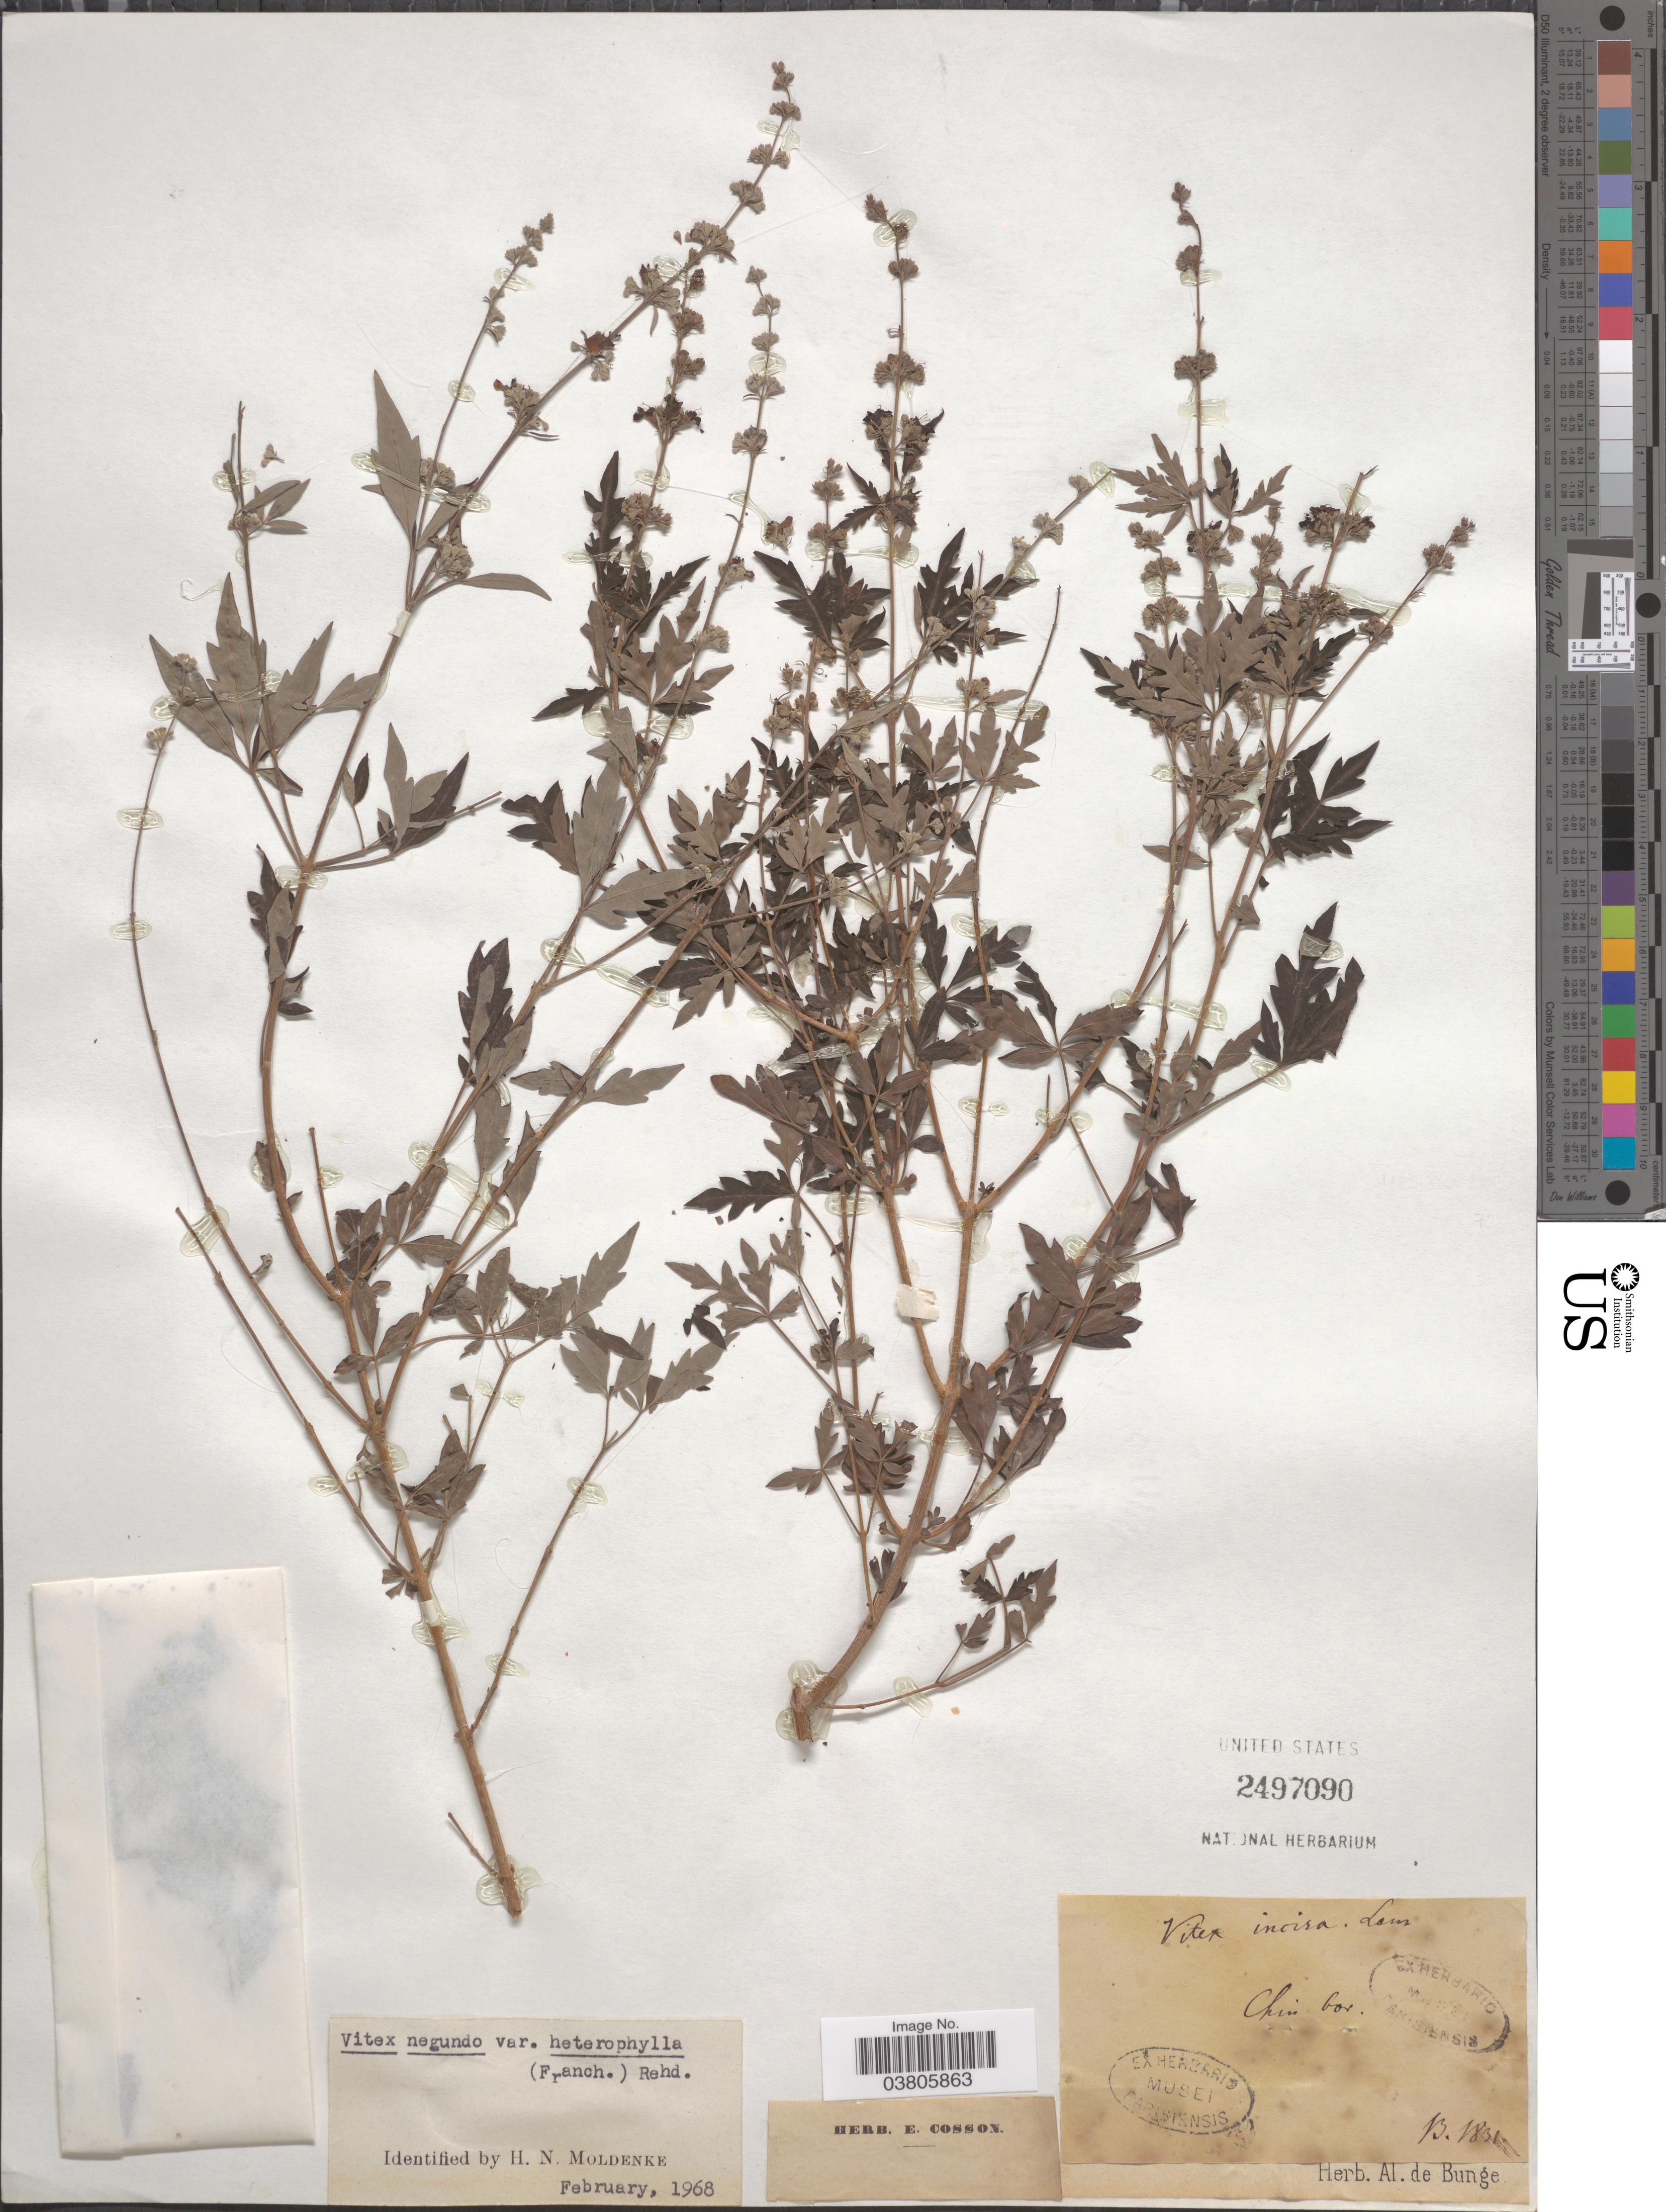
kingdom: Plantae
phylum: Tracheophyta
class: Magnoliopsida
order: Lamiales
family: Lamiaceae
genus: Vitex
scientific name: Vitex negundo var. heterophylla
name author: (Franch.) Rehder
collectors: Ex Herb. A. De Bunge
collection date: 1831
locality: Chin. bor [interpreted].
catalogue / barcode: US 2497090